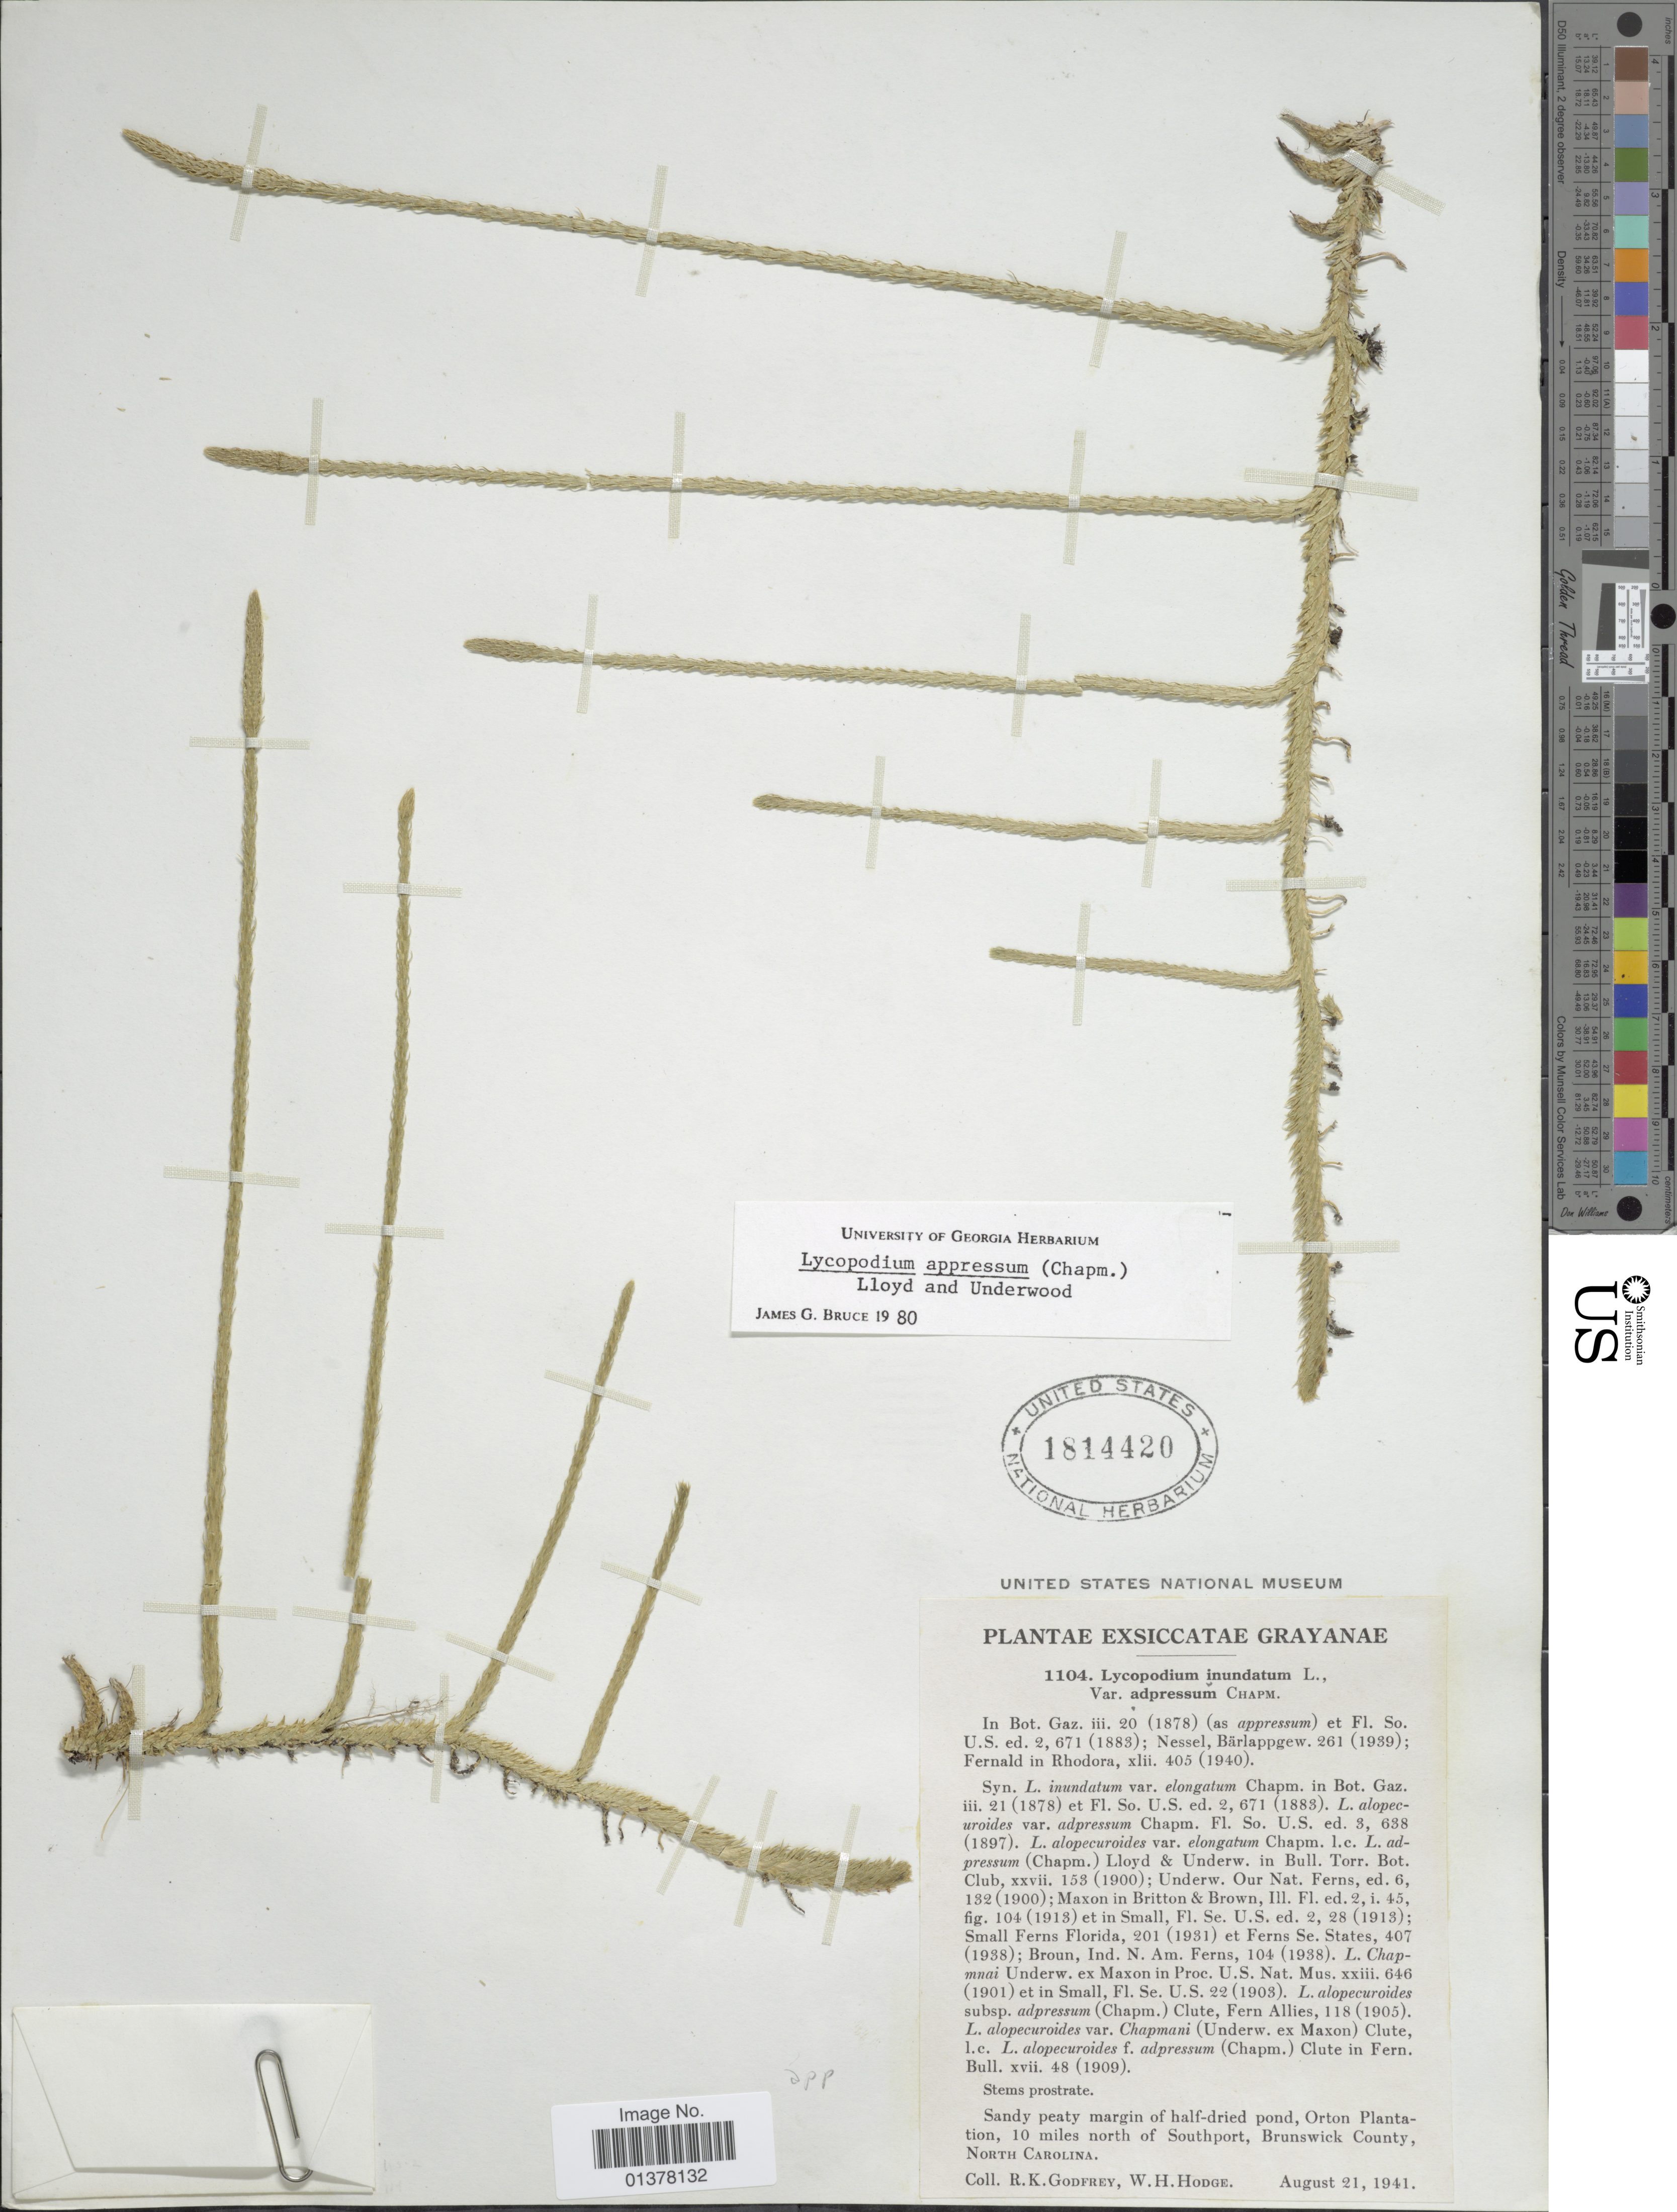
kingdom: Plantae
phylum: Tracheophyta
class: Lycopodiopsida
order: Lycopodiales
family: Lycopodiaceae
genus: Lycopodiella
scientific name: Lycopodiella appressa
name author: (Chapm.) Cranfill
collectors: R. K. Godfrey & W. Hodge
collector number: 1104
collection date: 1941-08-21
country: United States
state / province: North Carolina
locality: Sandy peaty margin of half-dried pond, Orton plantation, 10miles north of Southport, Brunswick County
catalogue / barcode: US 1814420